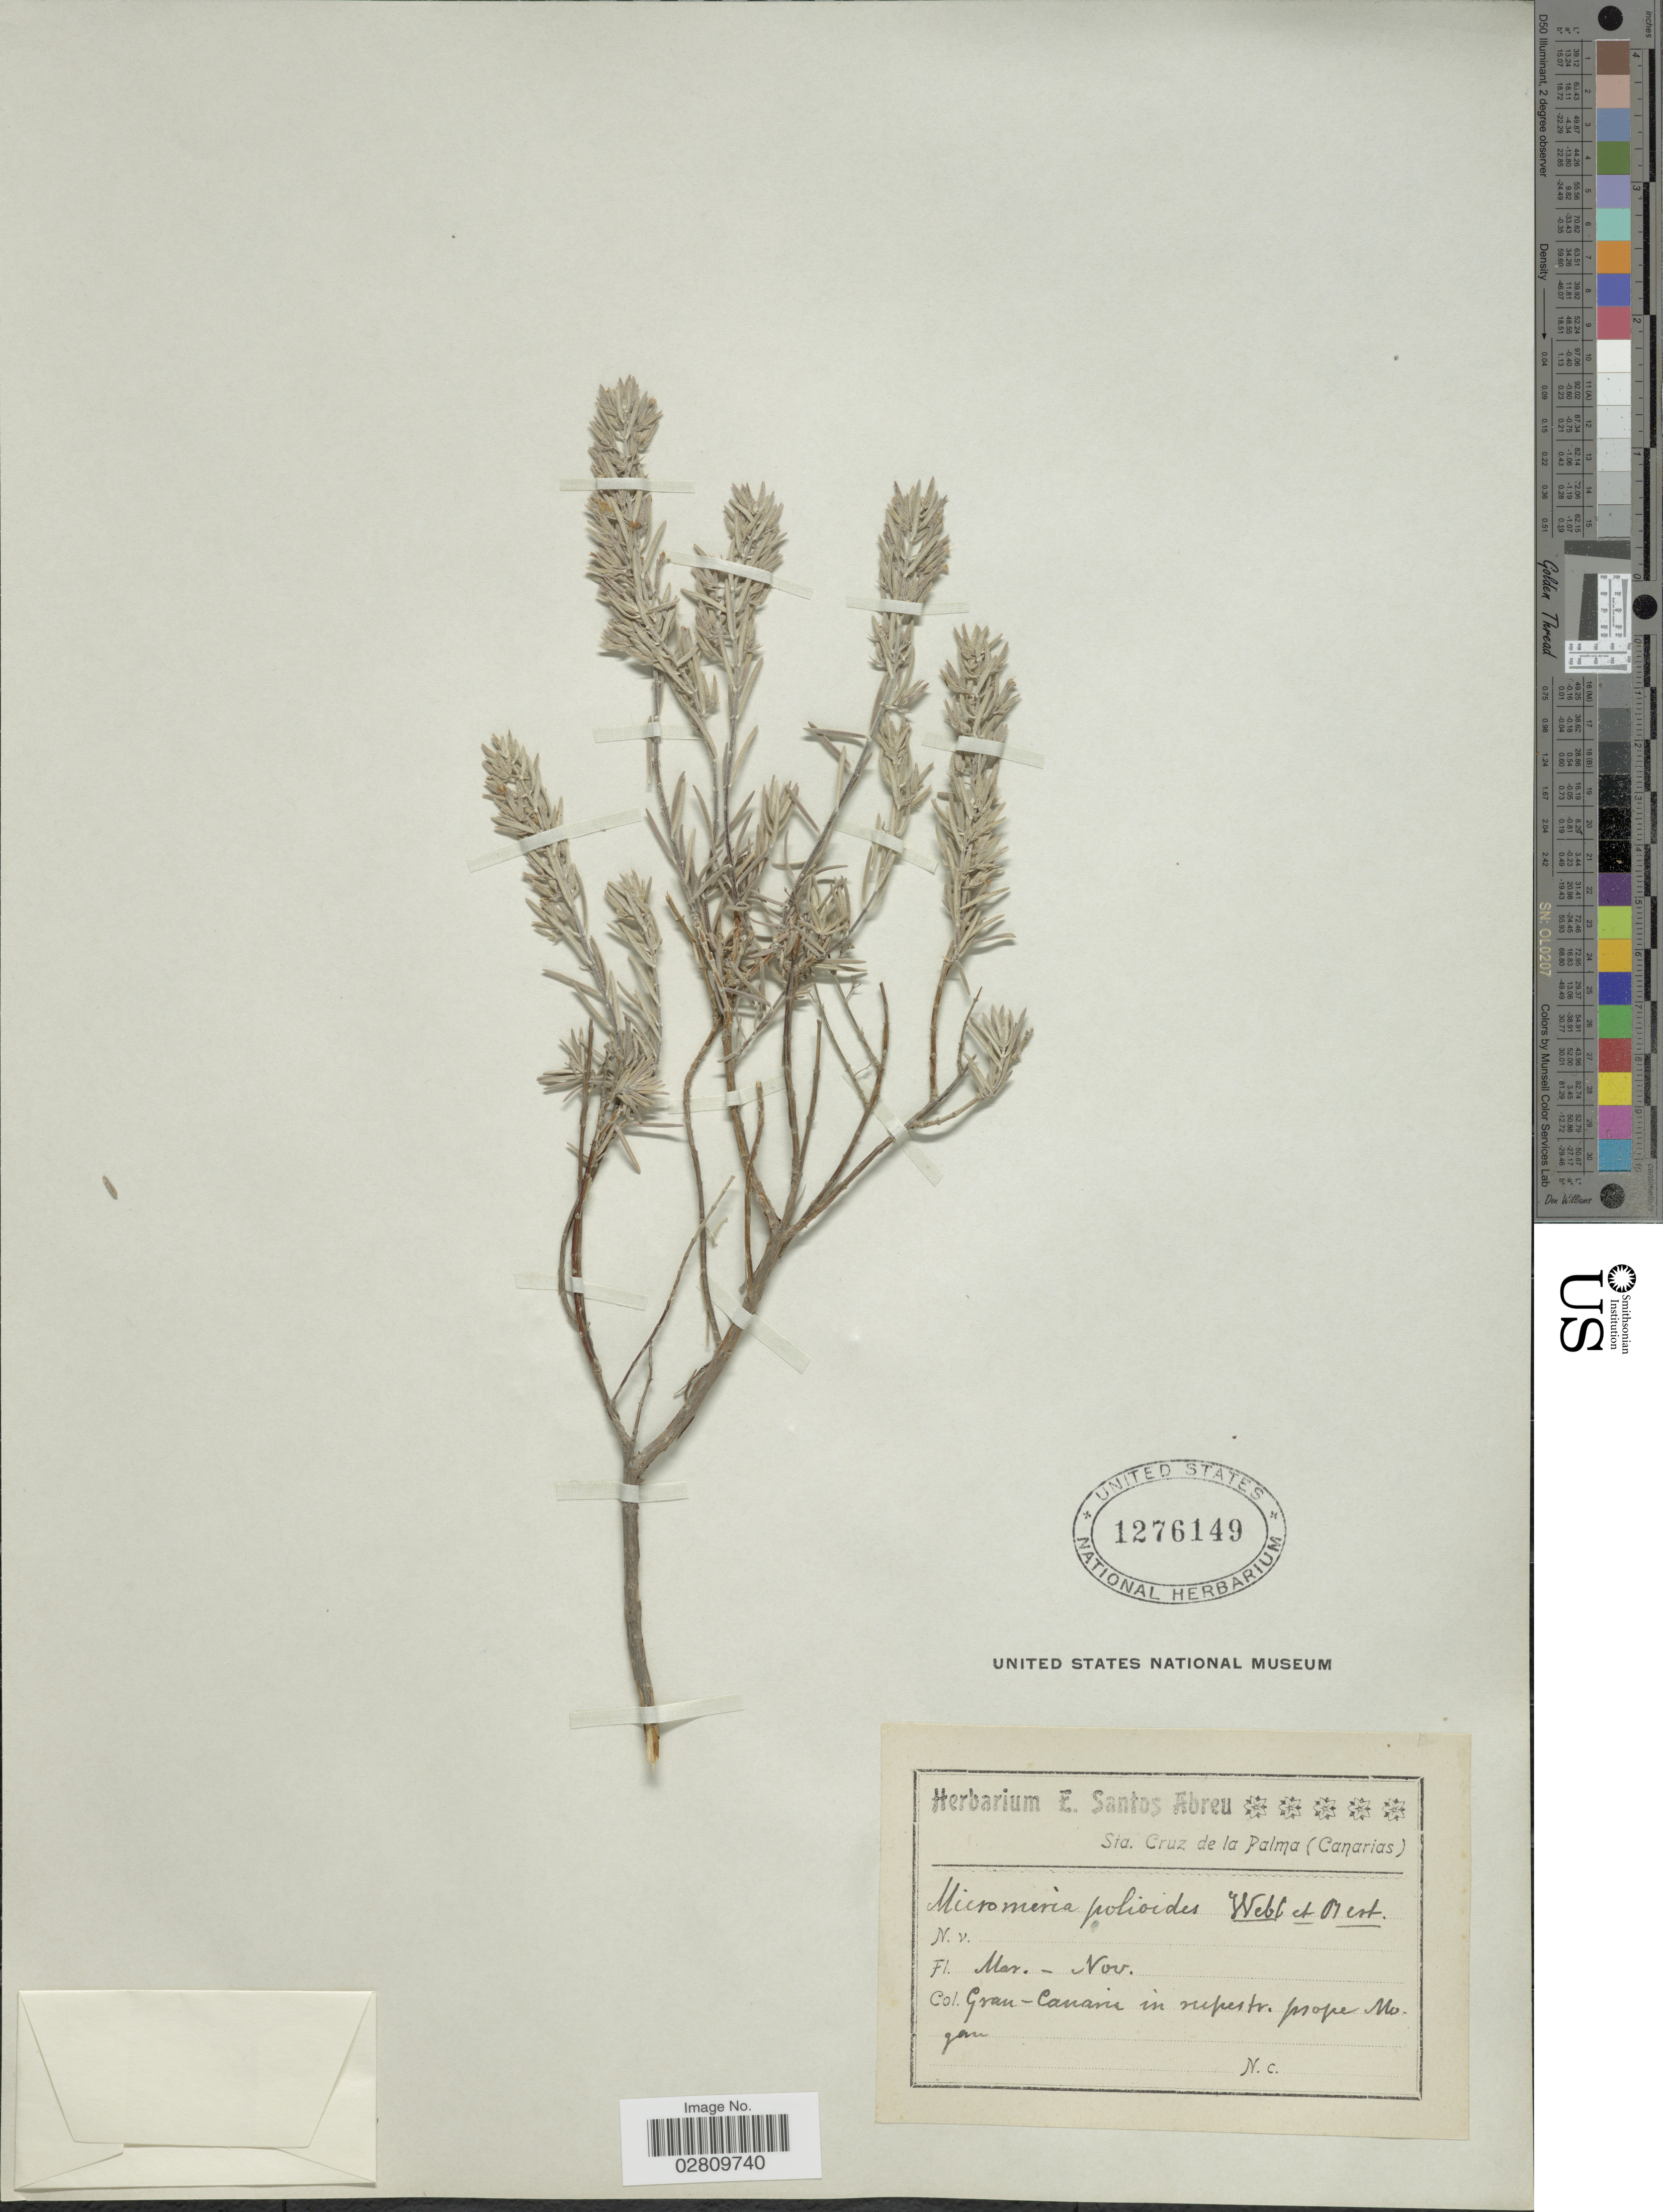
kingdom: Plantae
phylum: Tracheophyta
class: Magnoliopsida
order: Lamiales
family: Lamiaceae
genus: Micromeria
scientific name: Micromeria polioides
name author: D.A. Webb & Berthel.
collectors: Ex herb. E. Santos Abreu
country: Spain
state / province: Canarias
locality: Gran - Canari in rupestr. prope Mogan.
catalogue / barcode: US 1276149